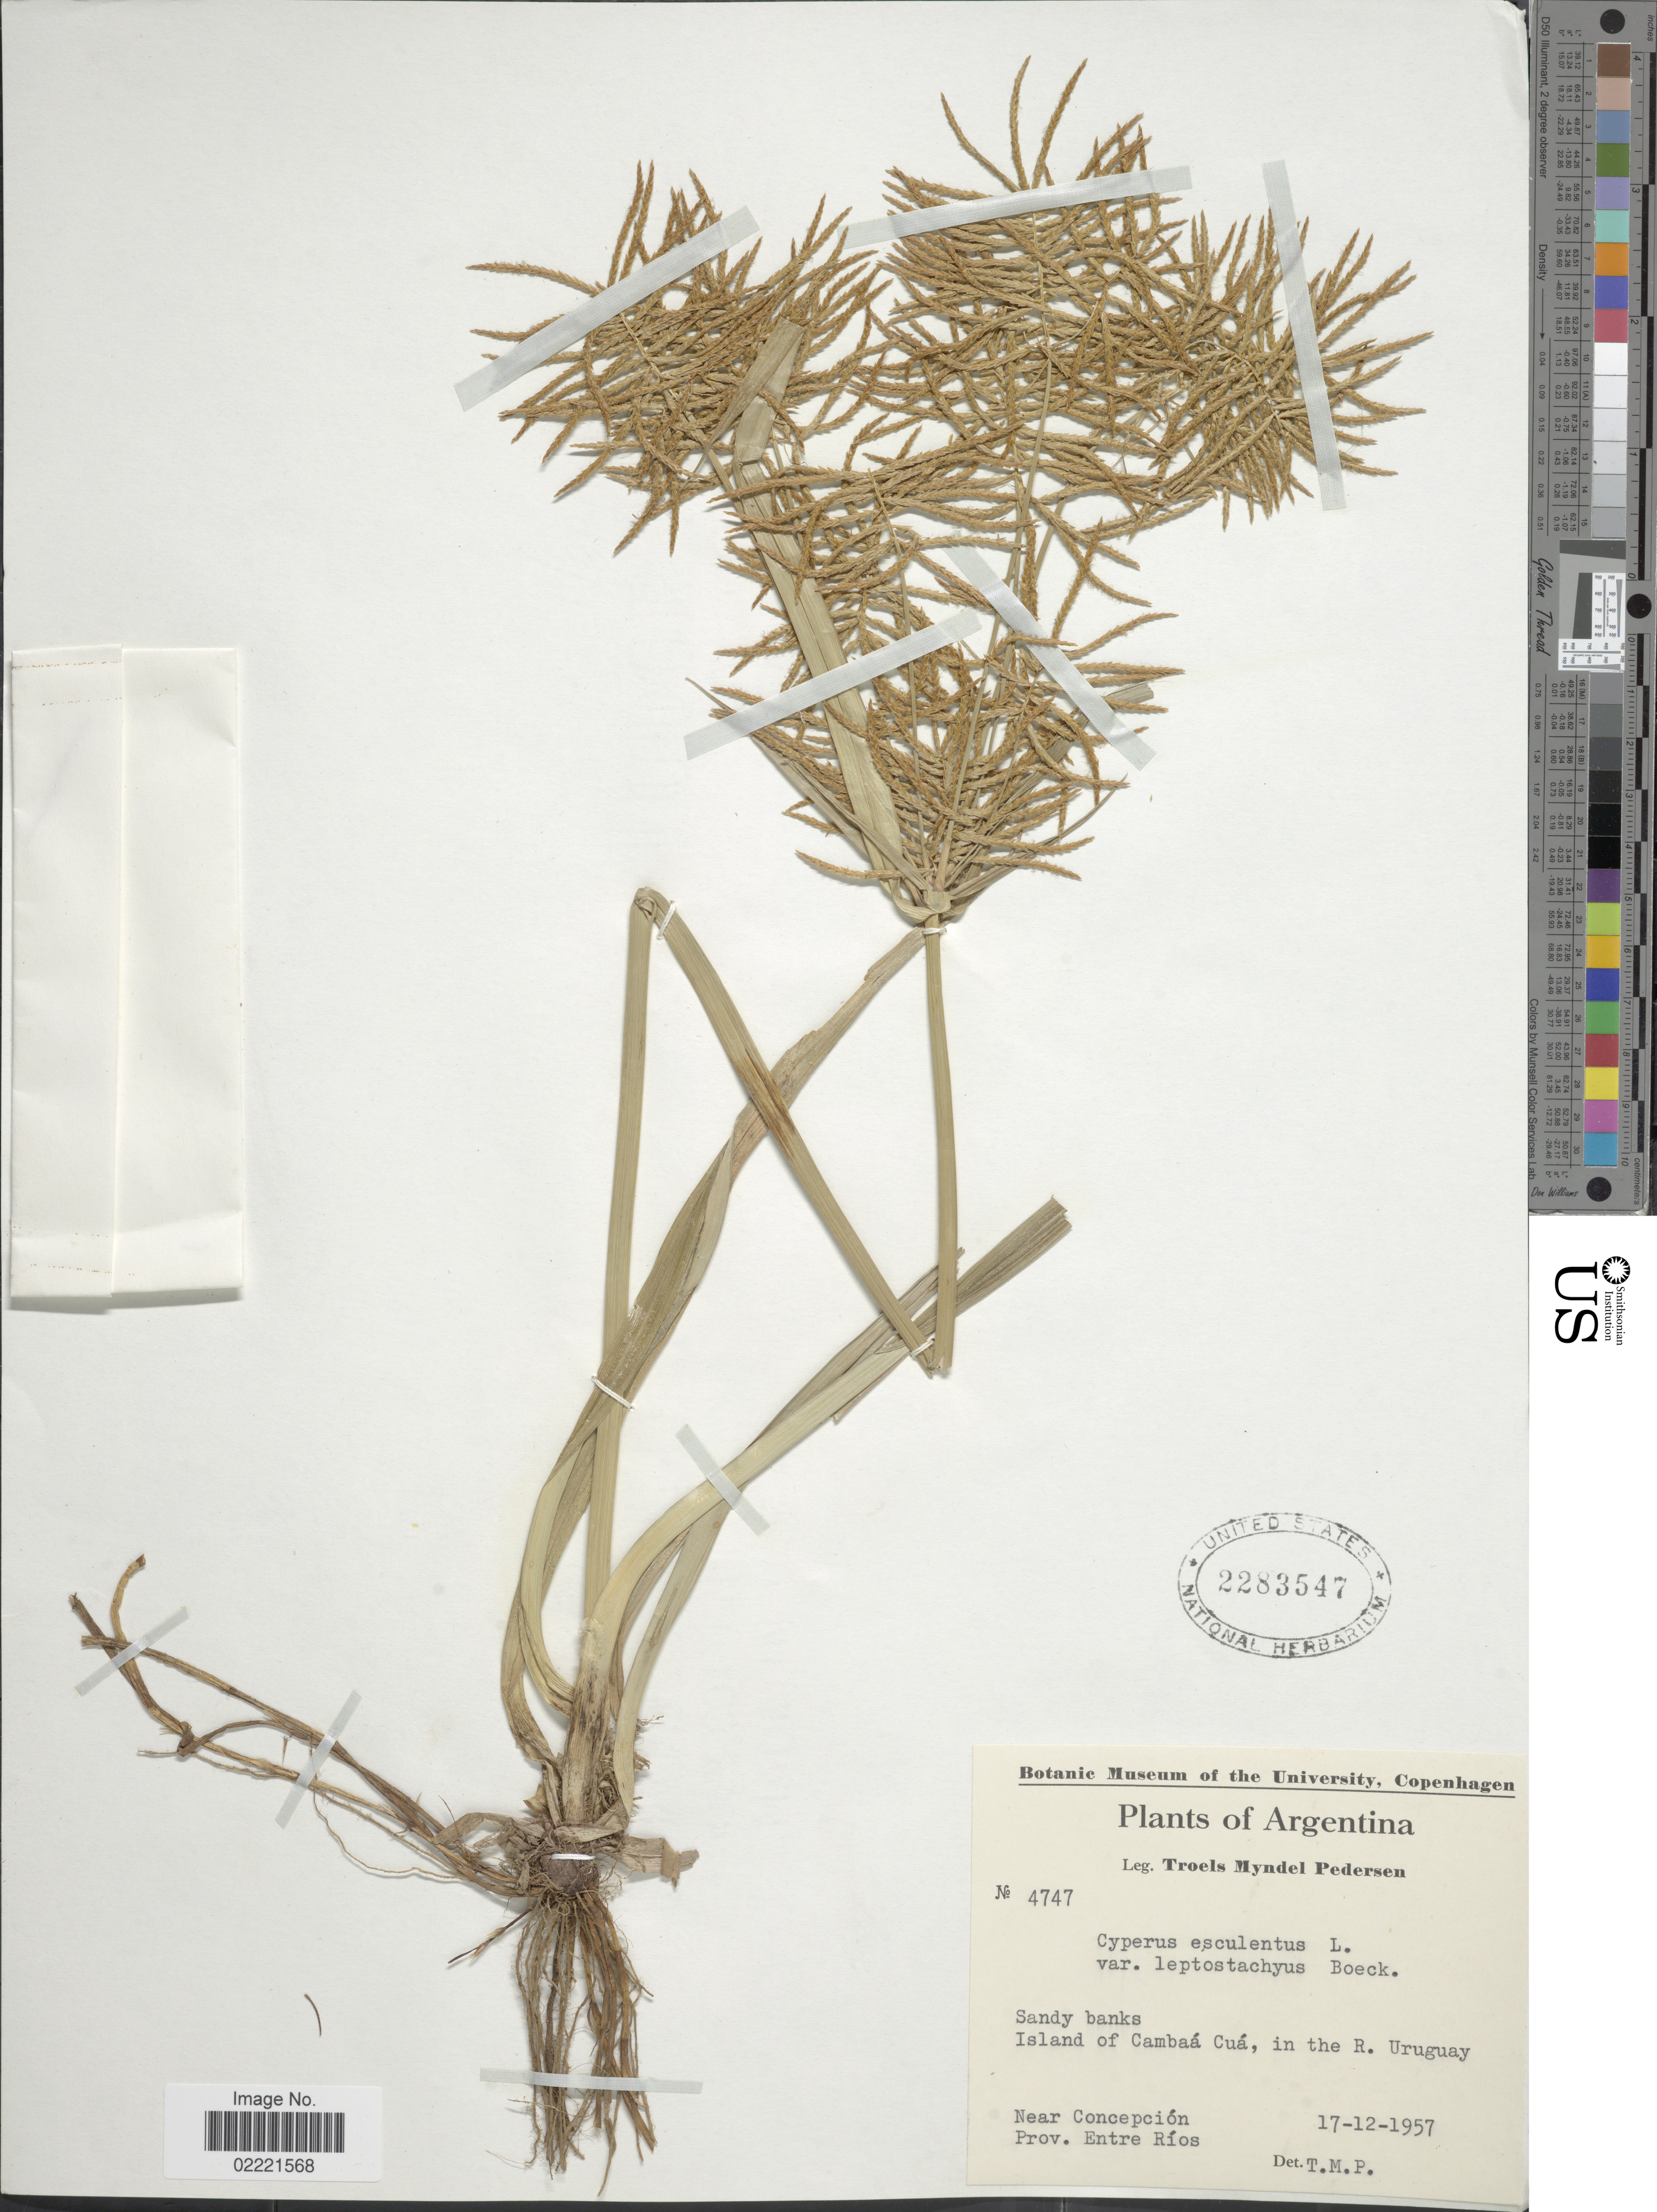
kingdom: Plantae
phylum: Tracheophyta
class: Liliopsida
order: Poales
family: Cyperaceae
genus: Cyperus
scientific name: Cyperus esculentus var. leptostachyus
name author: Boeckeler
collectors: T. Pederson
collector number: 4747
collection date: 1957-12-17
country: Argentina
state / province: Entre Rios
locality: Island of Camba Cua, in the R. Uruguay, Near Concepcion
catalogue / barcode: US 2283547